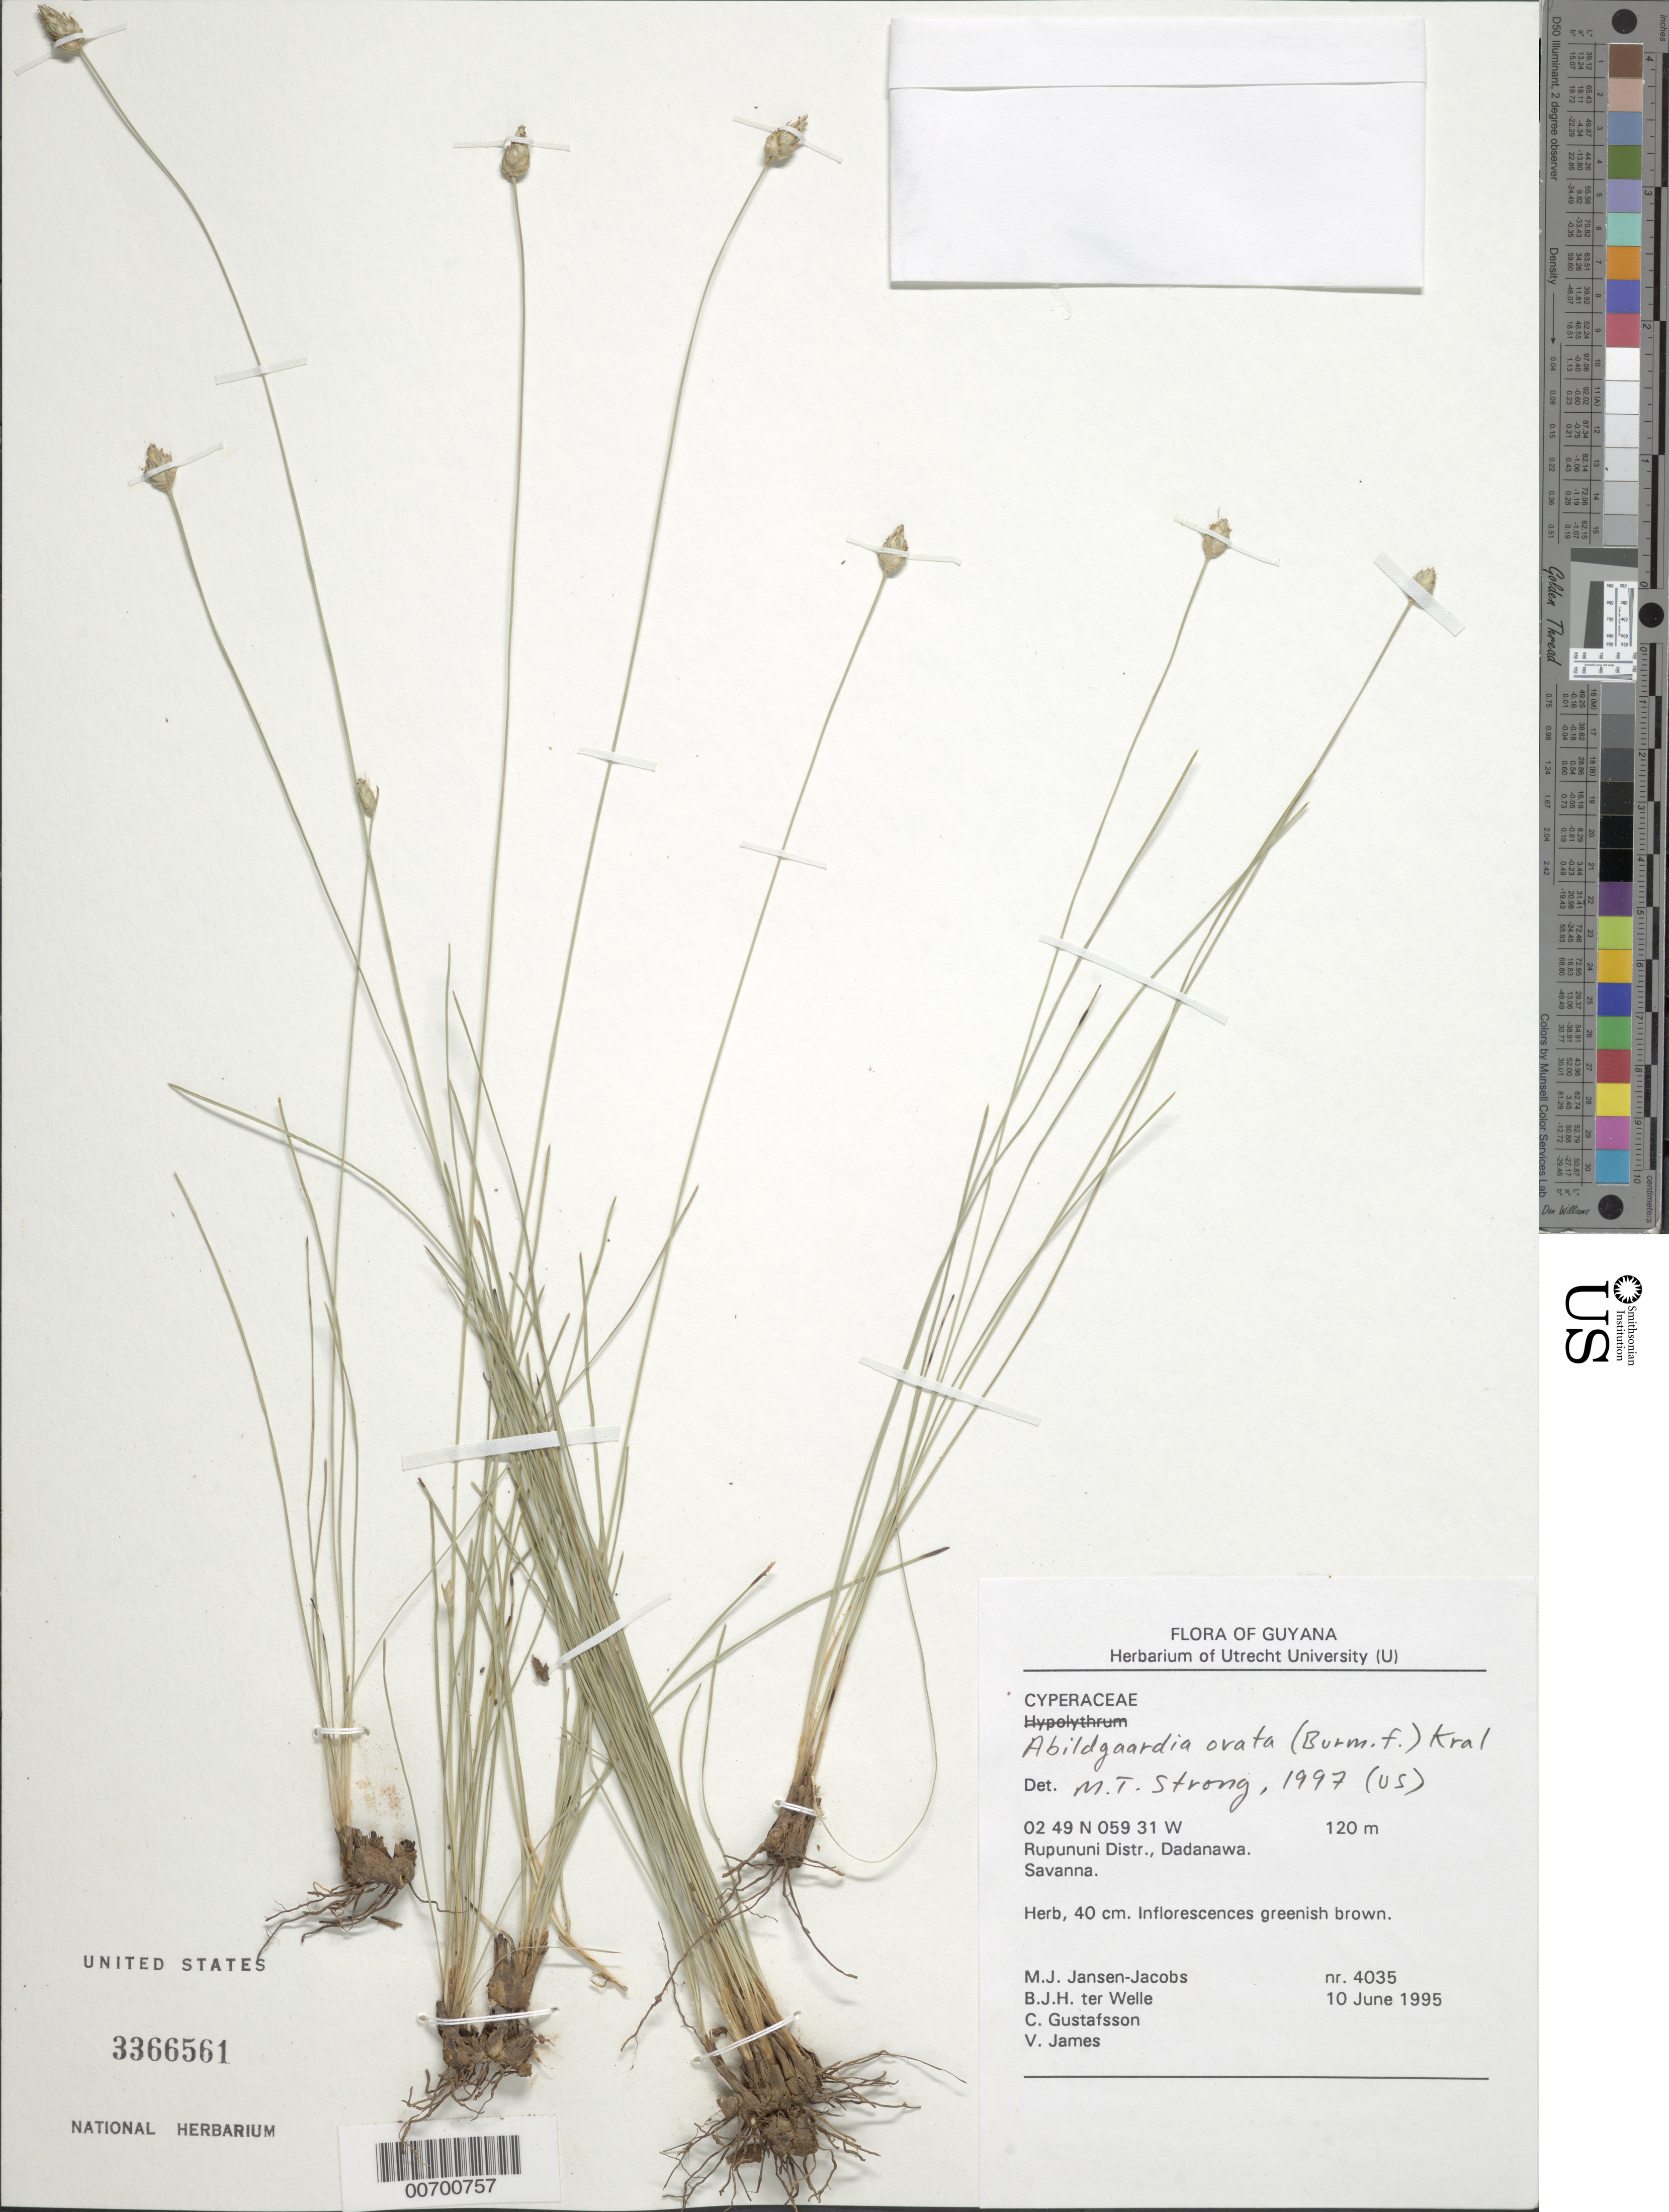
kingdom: Plantae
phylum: Tracheophyta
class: Liliopsida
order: Poales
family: Cyperaceae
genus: Abildgaardia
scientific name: Abildgaardia ovata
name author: (Burm. f.) Kral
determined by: Strong, M. T., (US), Smithsonian Institution - National Museum of Natural History (UNITED STATES)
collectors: M. J. Jansen-Jacobs, B. Welle, C. G. Gustafsson & V. James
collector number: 4035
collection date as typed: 10-Jun-95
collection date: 1995-06-10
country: Guyana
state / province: U. Takutu-U. Essequibo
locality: Dadanawa, Rupununi River, Rupununi District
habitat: Savanna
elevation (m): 120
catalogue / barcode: US 3366561